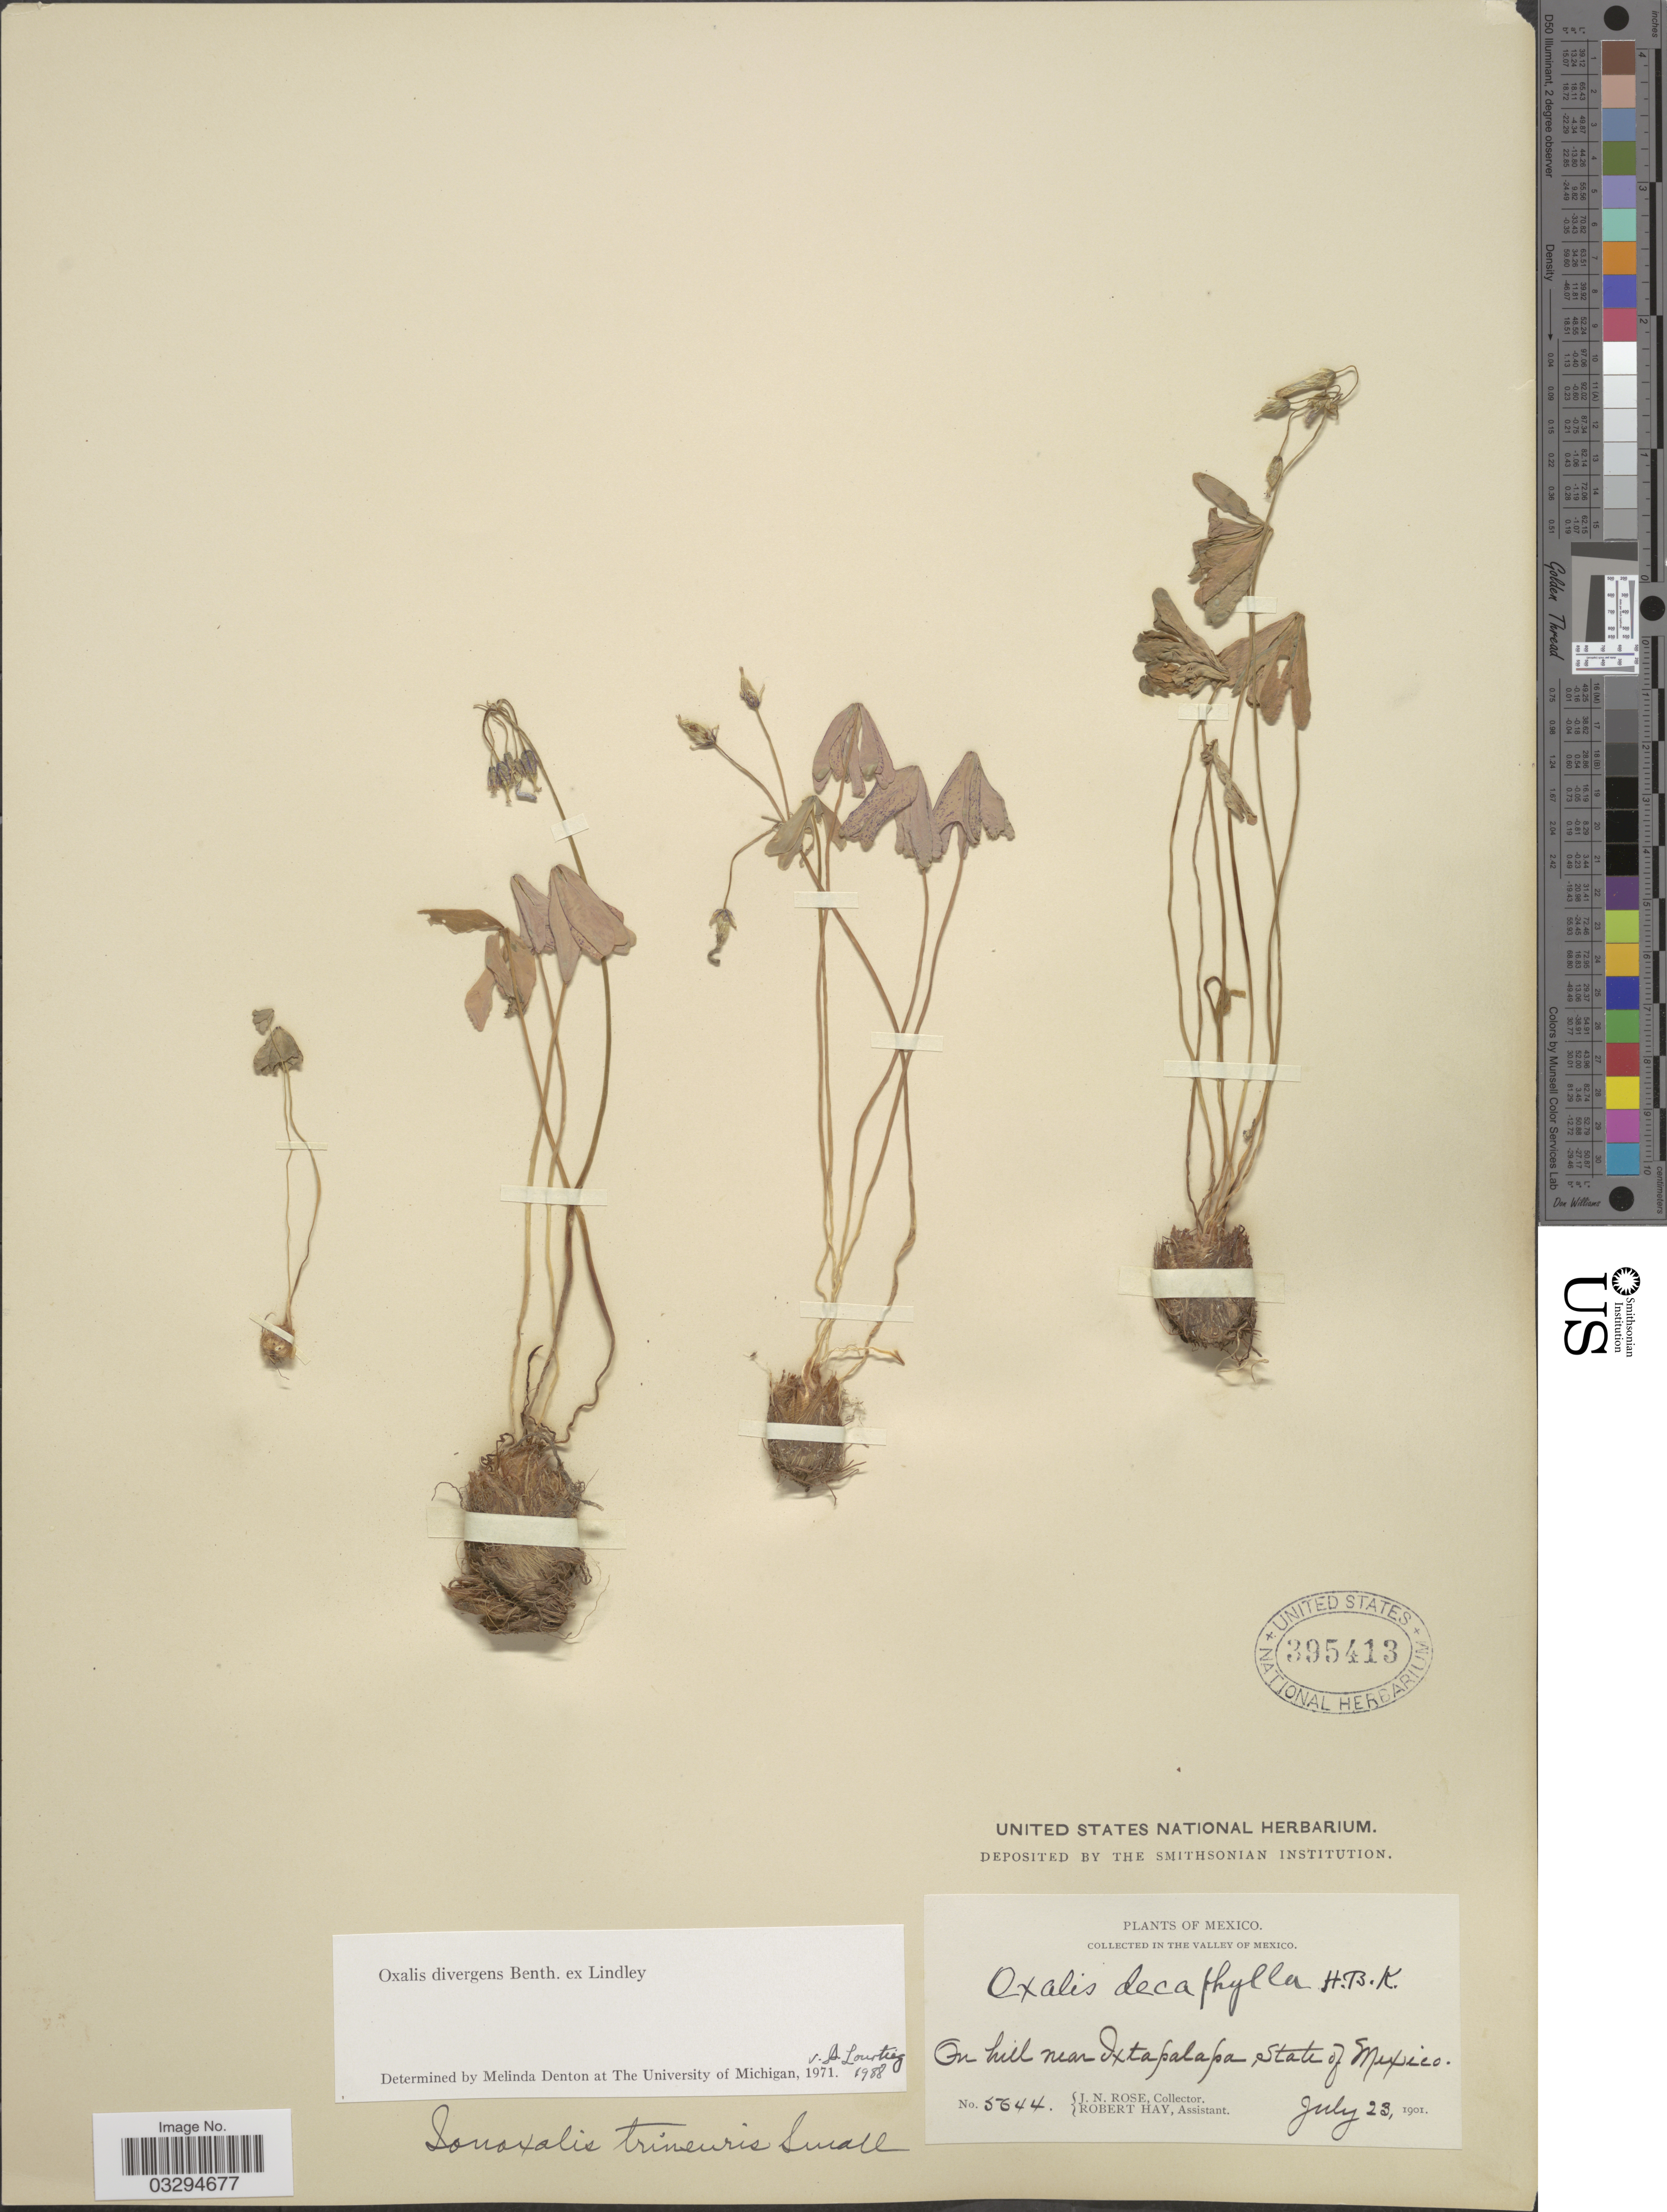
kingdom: Plantae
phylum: Tracheophyta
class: Magnoliopsida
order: Oxalidales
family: Oxalidaceae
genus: Oxalis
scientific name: Oxalis divergens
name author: Benth. ex Lindl.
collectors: J. N. Rose & R. H. Hay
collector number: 5644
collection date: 1901-07-23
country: Mexico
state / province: México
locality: Valley of Mexico. On hill near Ixtapalapa.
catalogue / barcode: US 395413